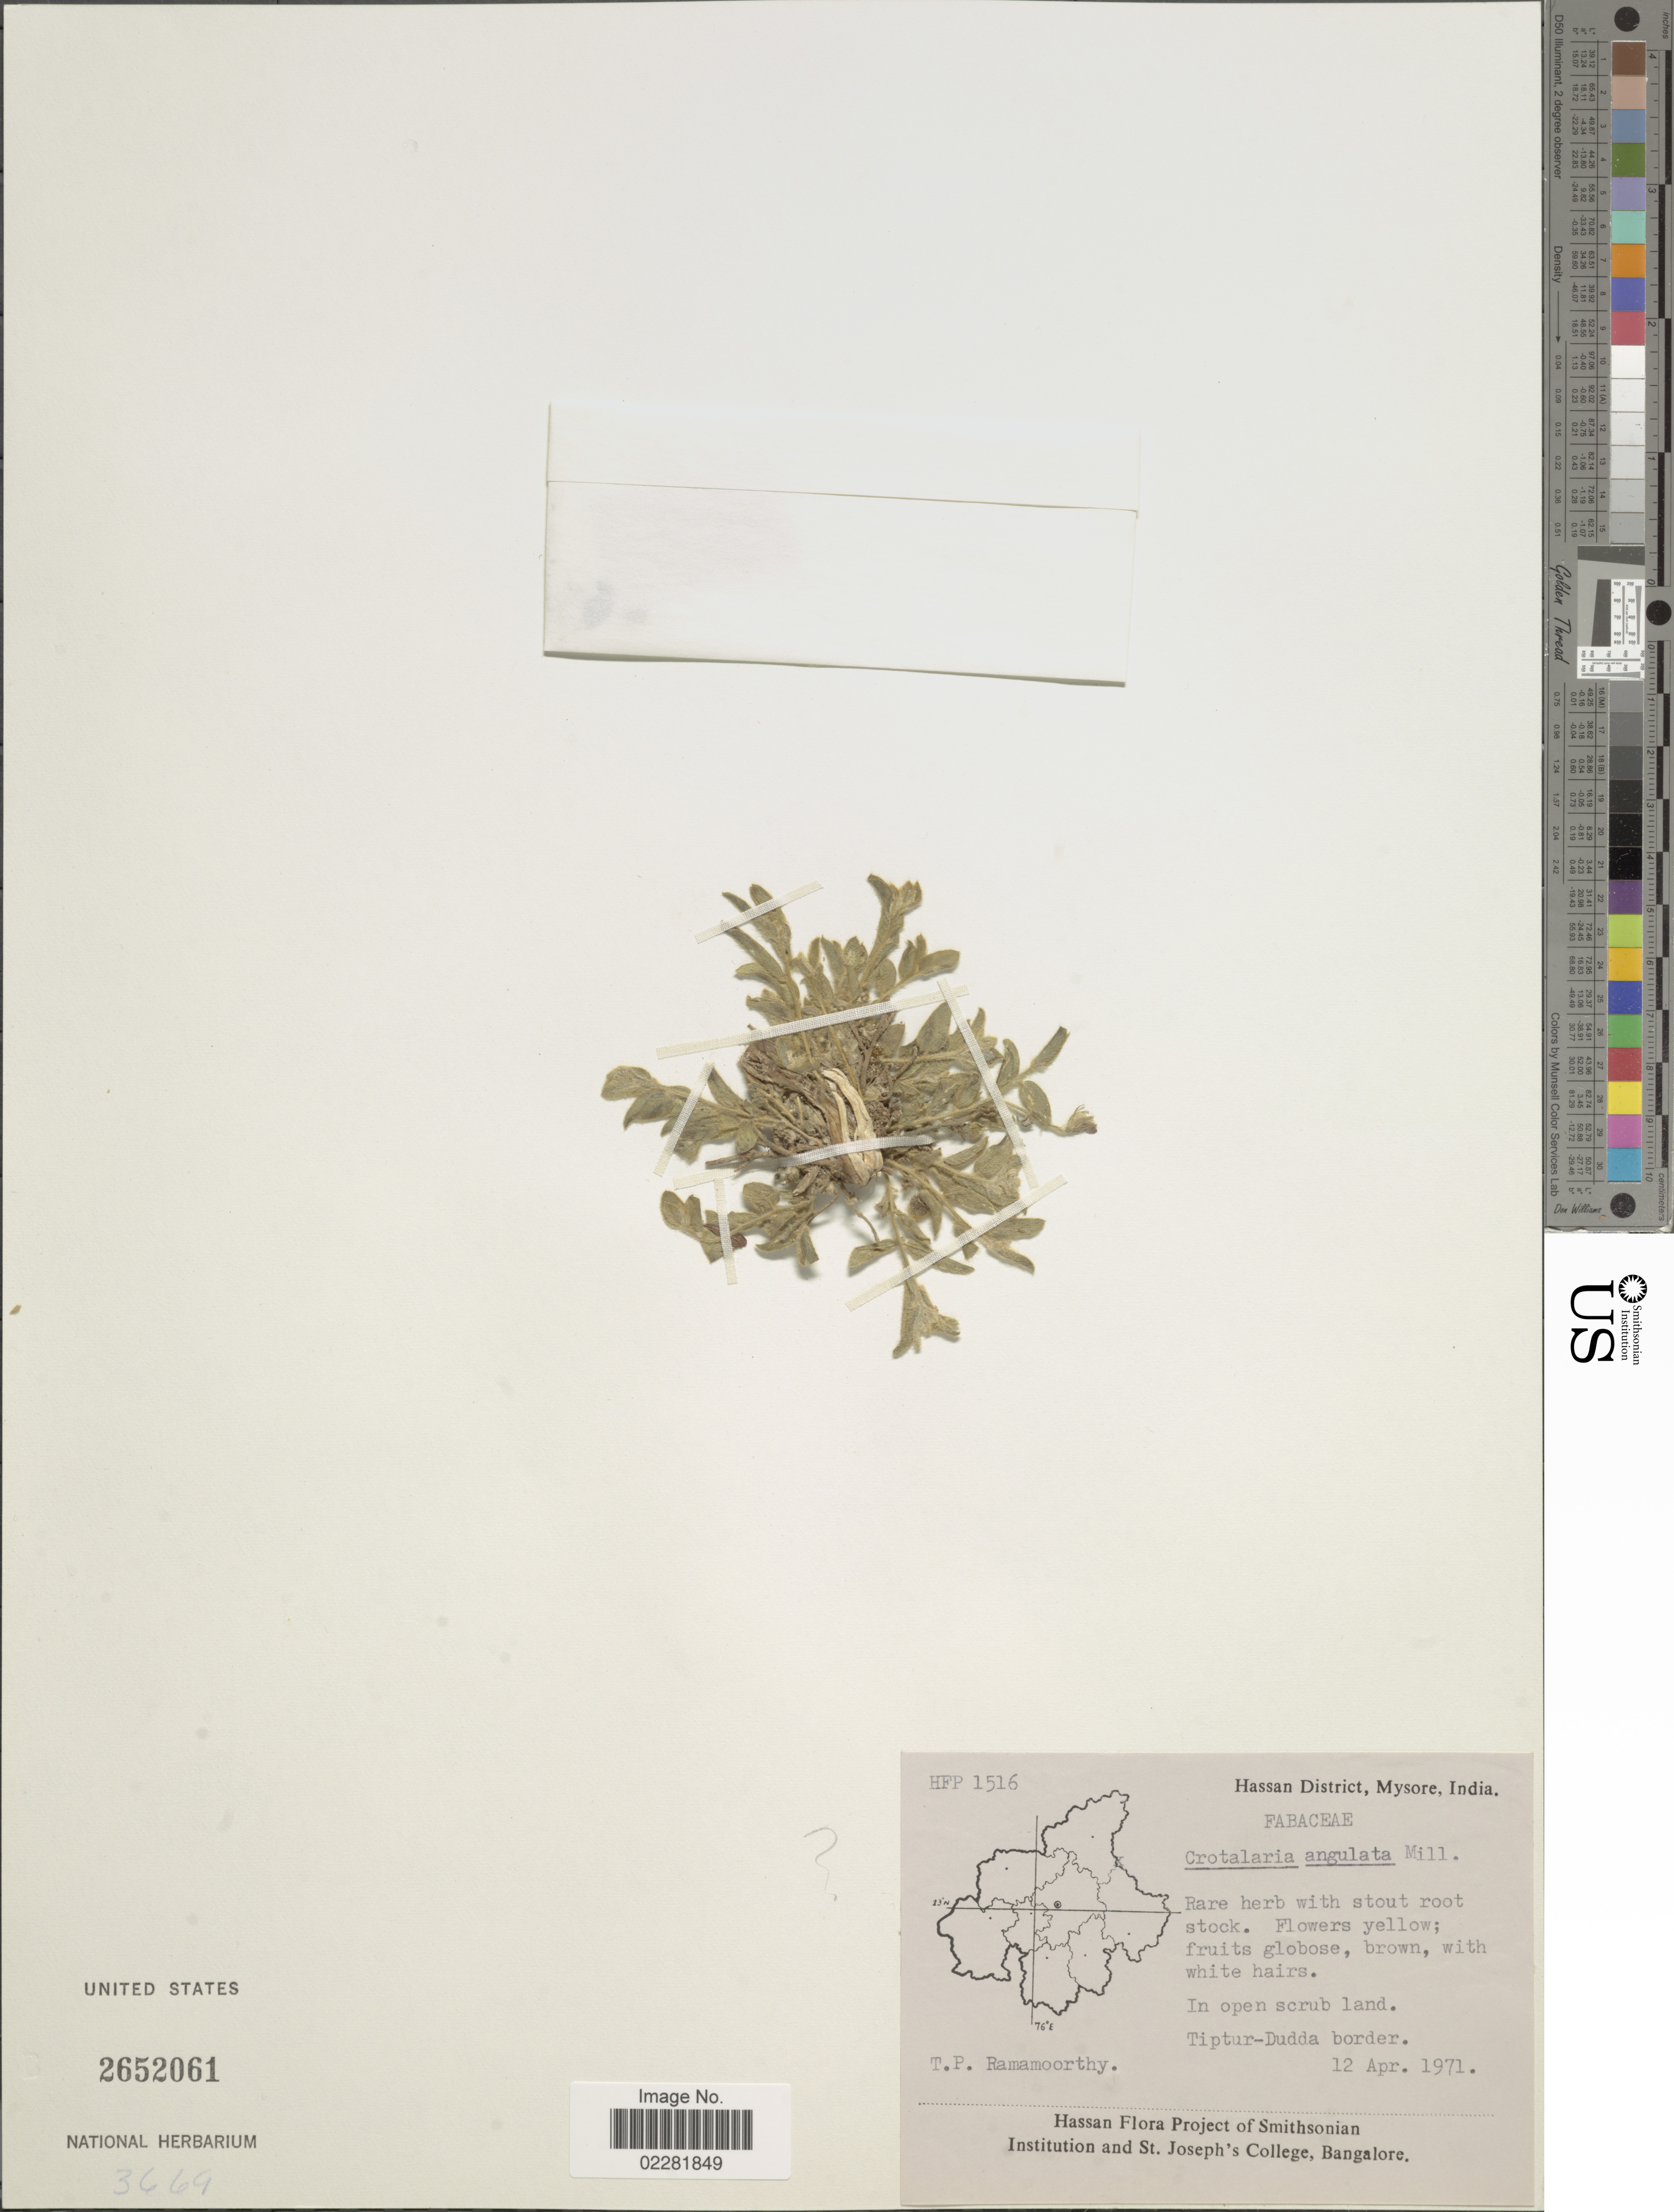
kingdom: Plantae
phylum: Tracheophyta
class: Magnoliopsida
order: Fabales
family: Fabaceae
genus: Crotalaria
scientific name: Crotalaria angulata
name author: Mill.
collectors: T. P. Ramamoorthy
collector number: HFP1516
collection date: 1971-04-12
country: India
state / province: Karnataka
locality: Hassan District, Mysore, Tiptur-Dudda border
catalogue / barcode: US 2652061